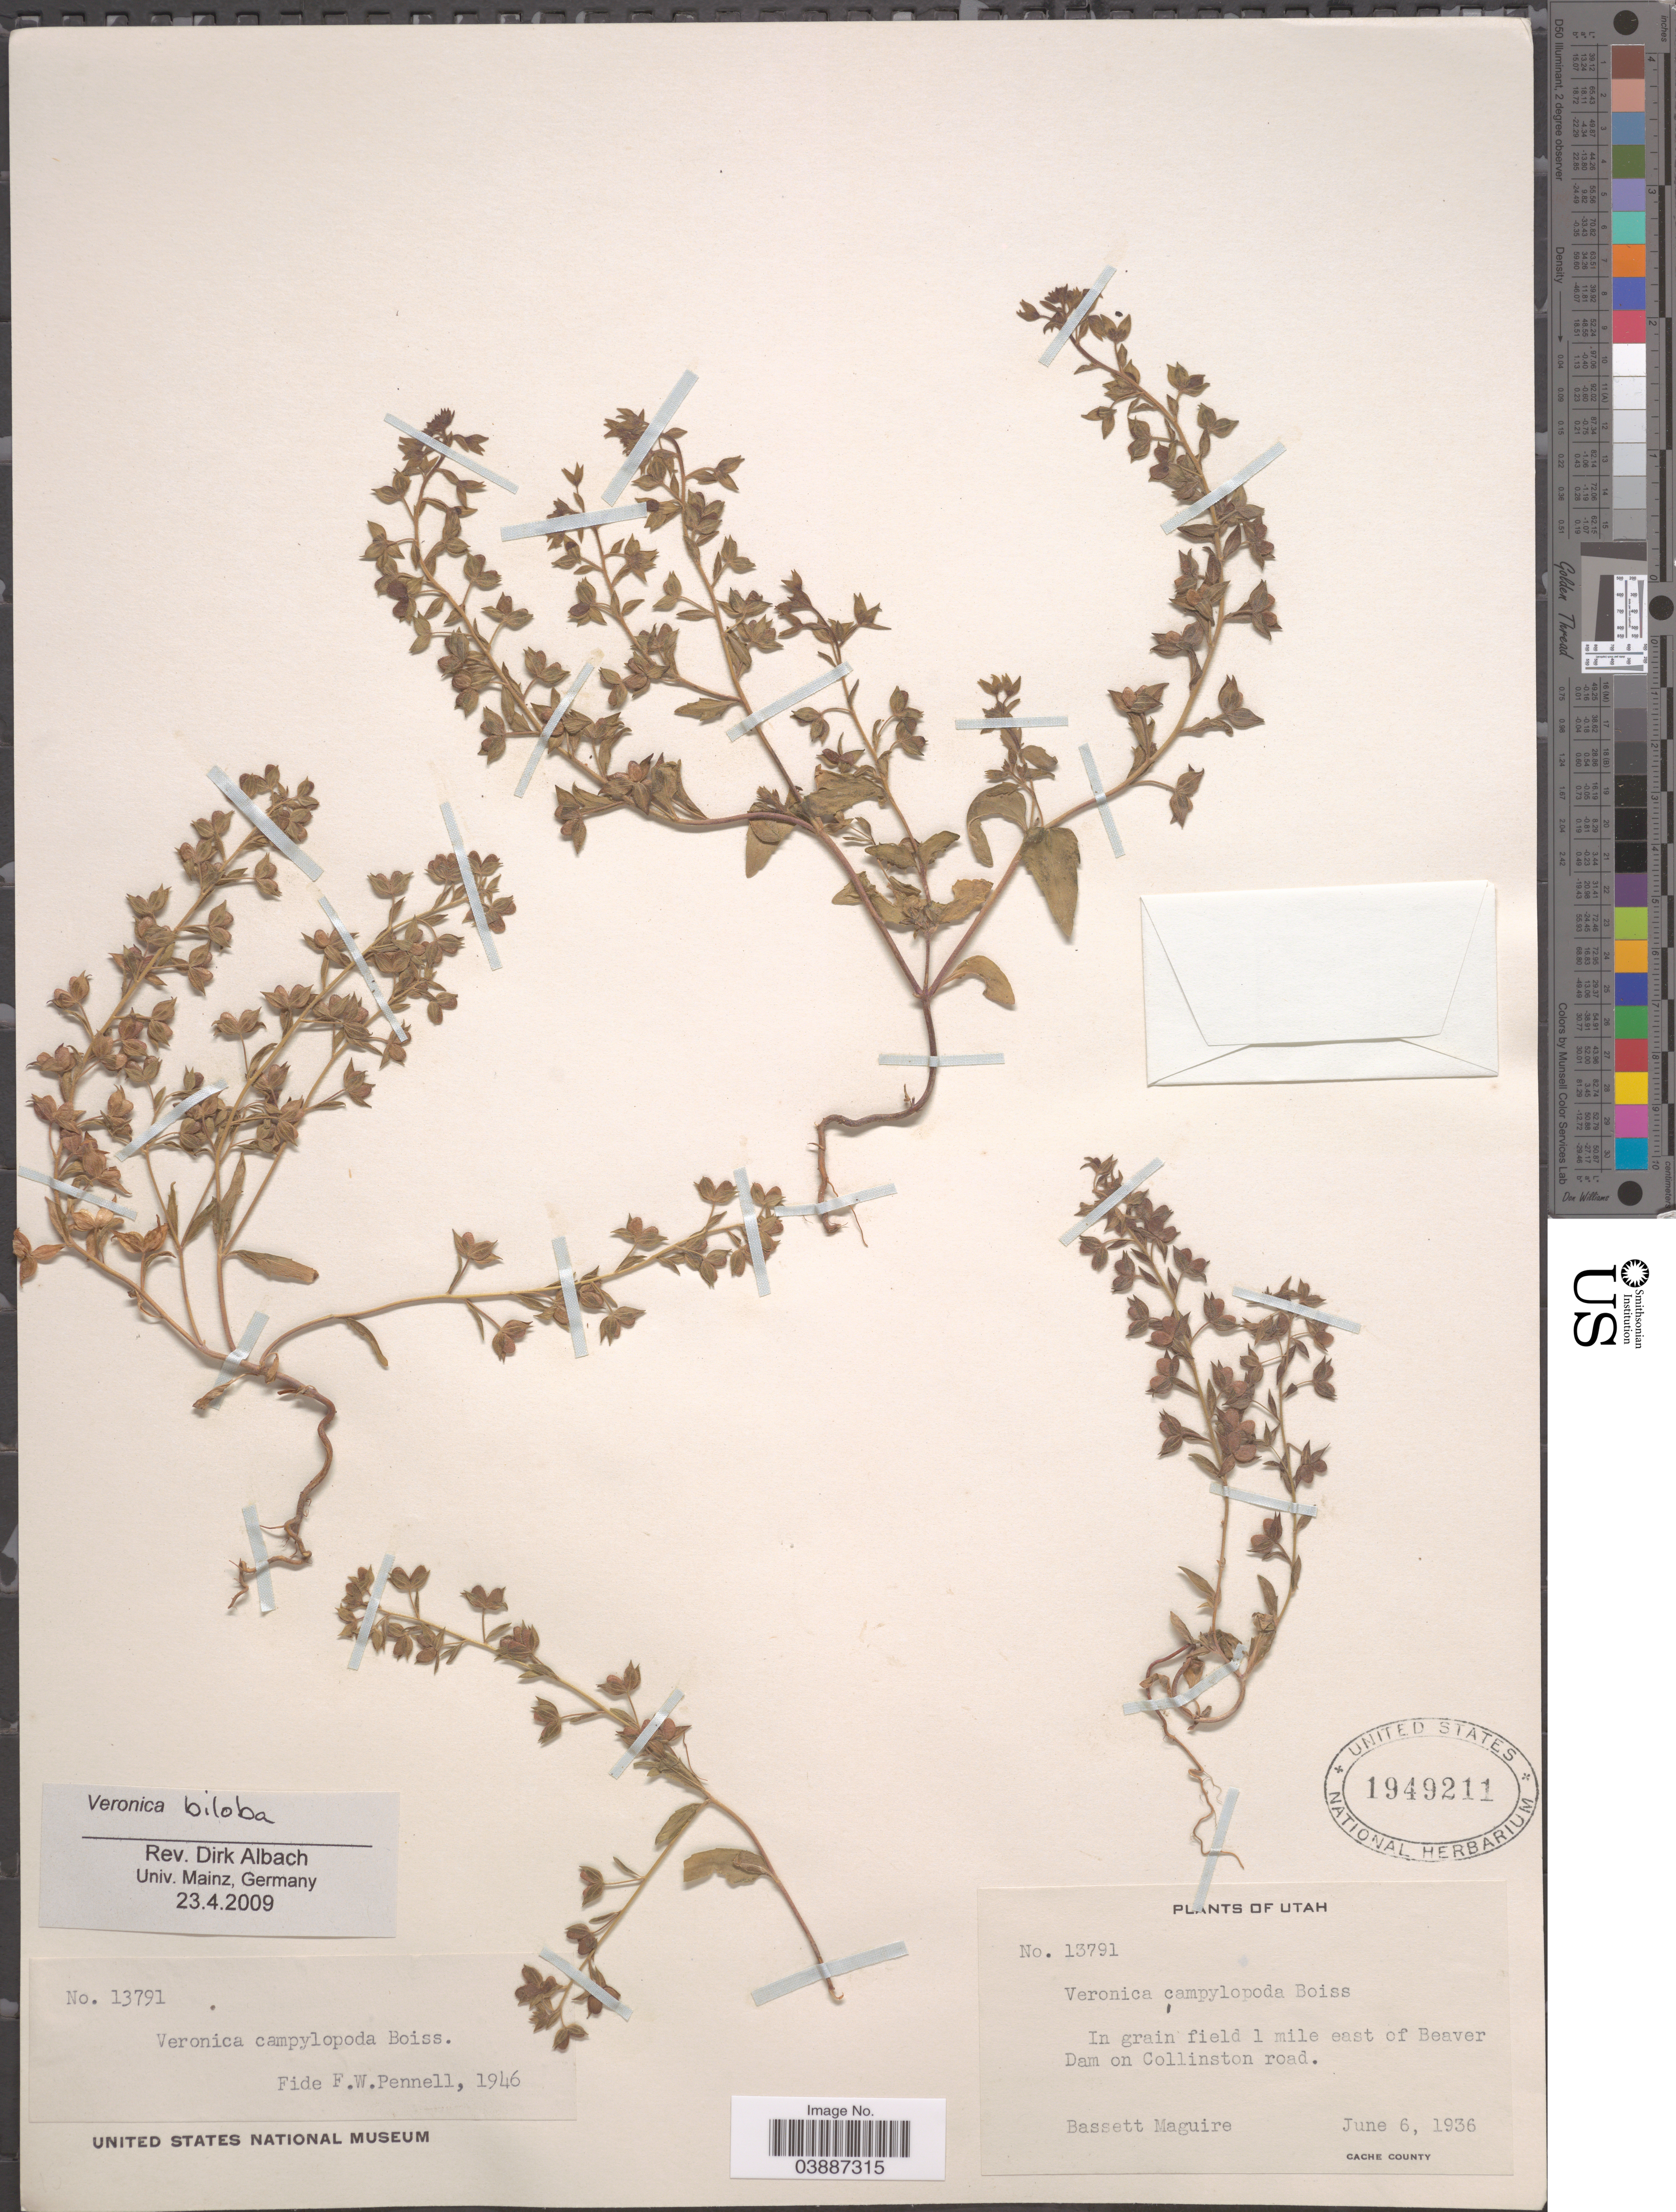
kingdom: Plantae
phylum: Tracheophyta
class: Magnoliopsida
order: Lamiales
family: Plantaginaceae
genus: Veronica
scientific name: Veronica biloba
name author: Schreb. ex L.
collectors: B. Maguire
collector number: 13791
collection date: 1936-06-06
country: United States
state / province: Utah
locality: In grain field 1 mile east of Beaver Dam on Collinston road.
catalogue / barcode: US 1949211